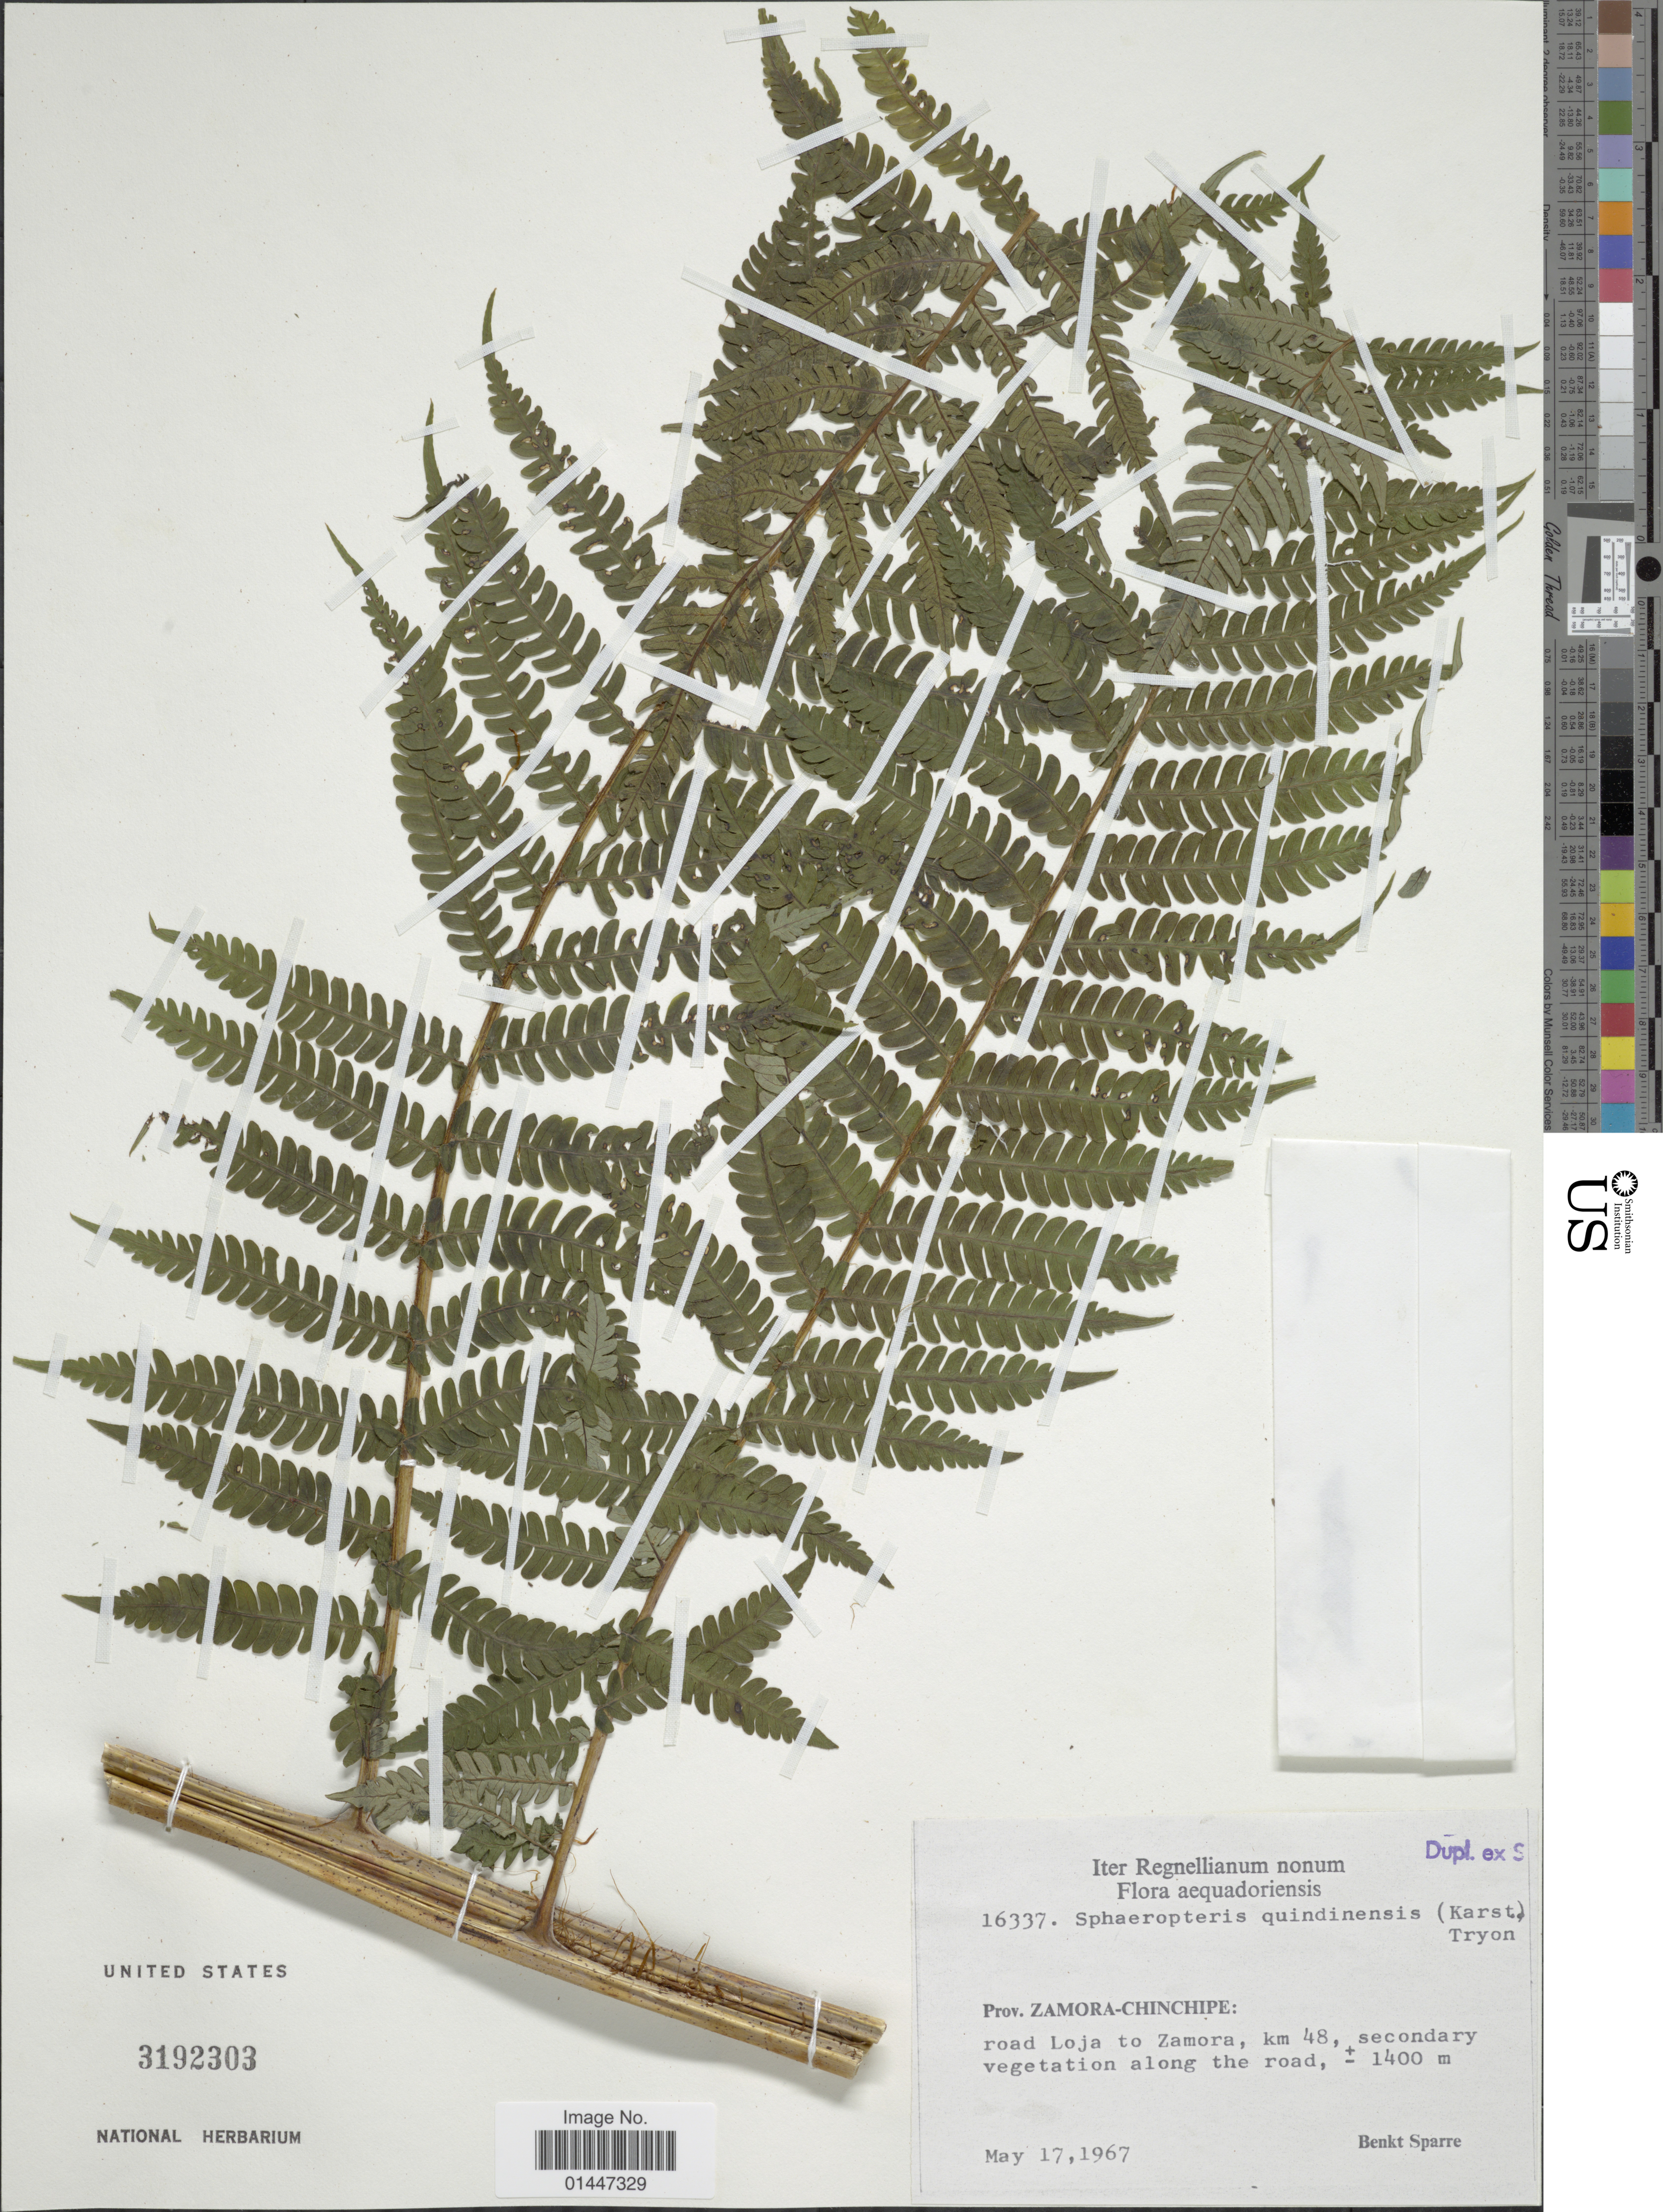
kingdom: Plantae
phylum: Tracheophyta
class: Polypodiopsida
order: Cyatheales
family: Cyatheaceae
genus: Sphaeropteris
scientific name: Sphaeropteris quindiuensis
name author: (H. Karst.) R.M. Tryon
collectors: B. Sparre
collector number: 16337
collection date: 1967-05-17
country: Ecuador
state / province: Zamora-Chinchipe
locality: Aequadorienses. Prov. Zamora-Chinchipe: road Loja to Zamora, km. 48, secondary vegetation along the road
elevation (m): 1400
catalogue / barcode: US 3192303